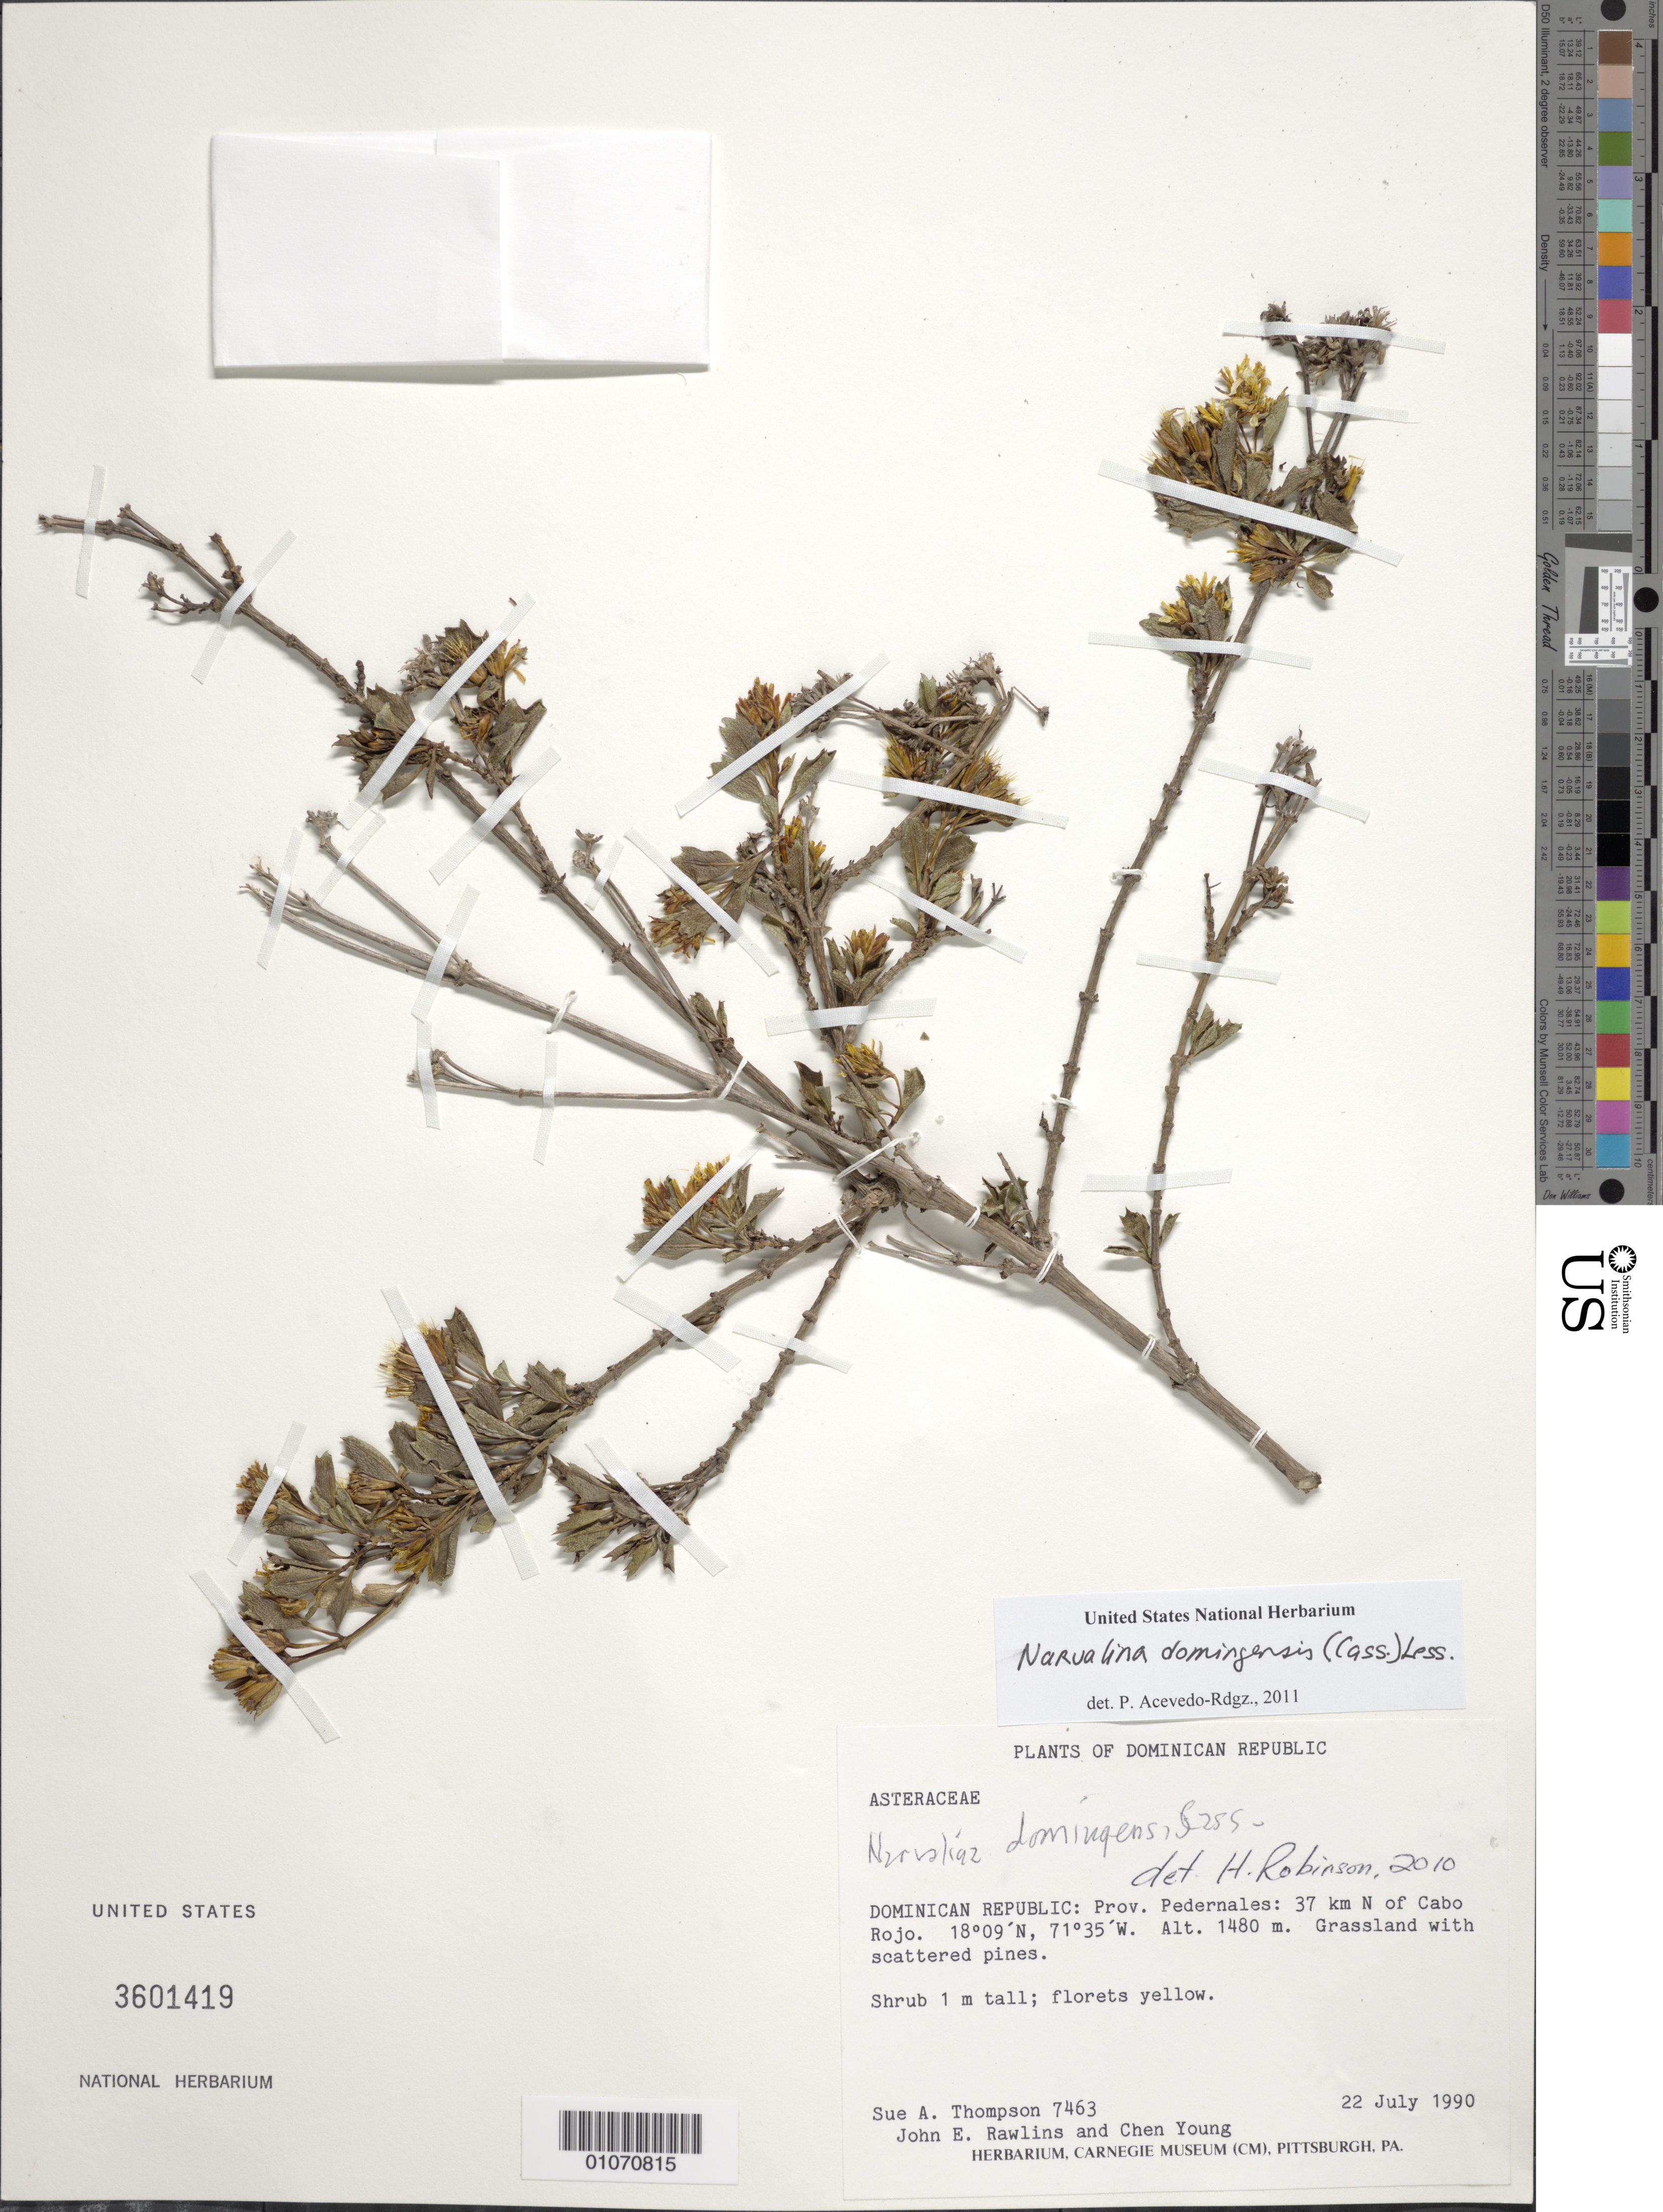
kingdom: Plantae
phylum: Tracheophyta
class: Magnoliopsida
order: Asterales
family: Asteraceae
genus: Narvalina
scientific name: Narvalina domingensis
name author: (Cass.) Less.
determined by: Robinson, Harold E., (US)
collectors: S. A. Thompson, J. Rawlins & C. Young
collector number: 7463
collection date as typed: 22 Jul 1990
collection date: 1990-07-22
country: Dominican Republic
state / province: Pedernales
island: Hispaniola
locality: Cabo Rojo, 37 km N of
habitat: Grassland with scattered pines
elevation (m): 1480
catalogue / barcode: US 3601419